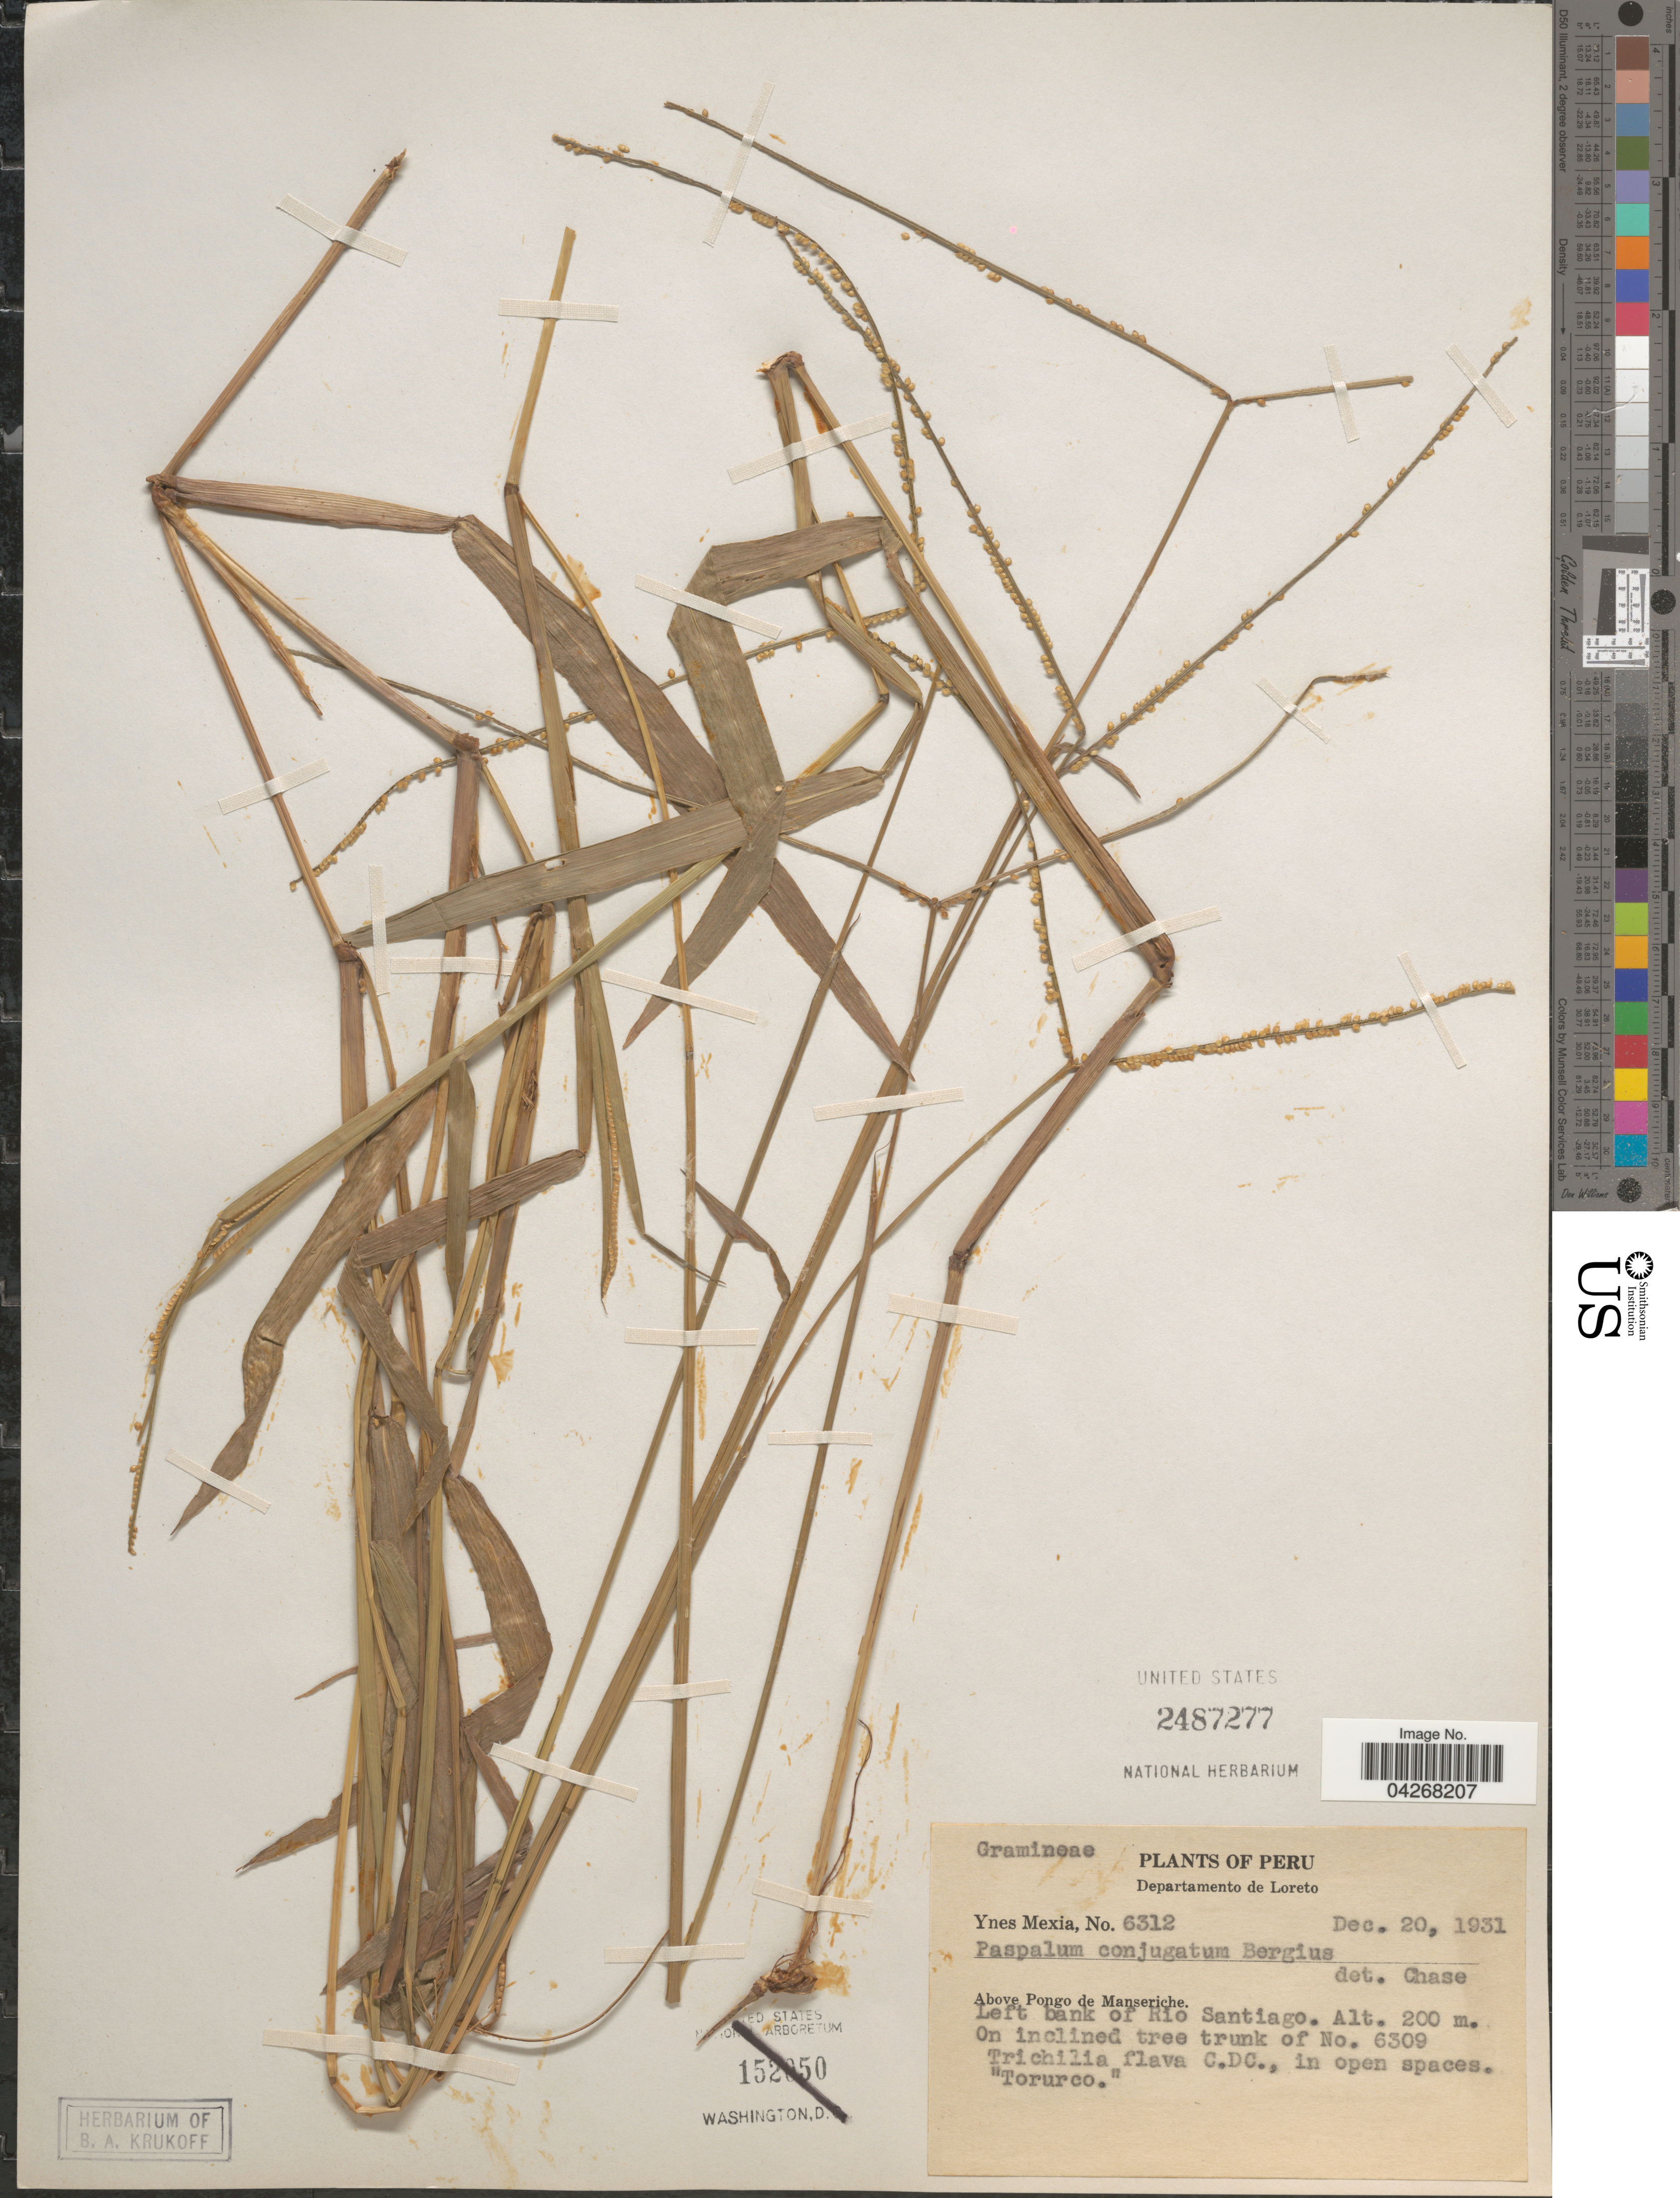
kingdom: Plantae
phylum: Tracheophyta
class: Liliopsida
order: Poales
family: Poaceae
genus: Paspalum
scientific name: Paspalum conjugatum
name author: P.J. Bergius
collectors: Y. Mexia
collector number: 6312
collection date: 1931-12-20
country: Peru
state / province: Loreto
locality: Departamento de Loreto. Above Pongo de Manseriche. Left bank of Rio Santiago.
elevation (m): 200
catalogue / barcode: US 2487277